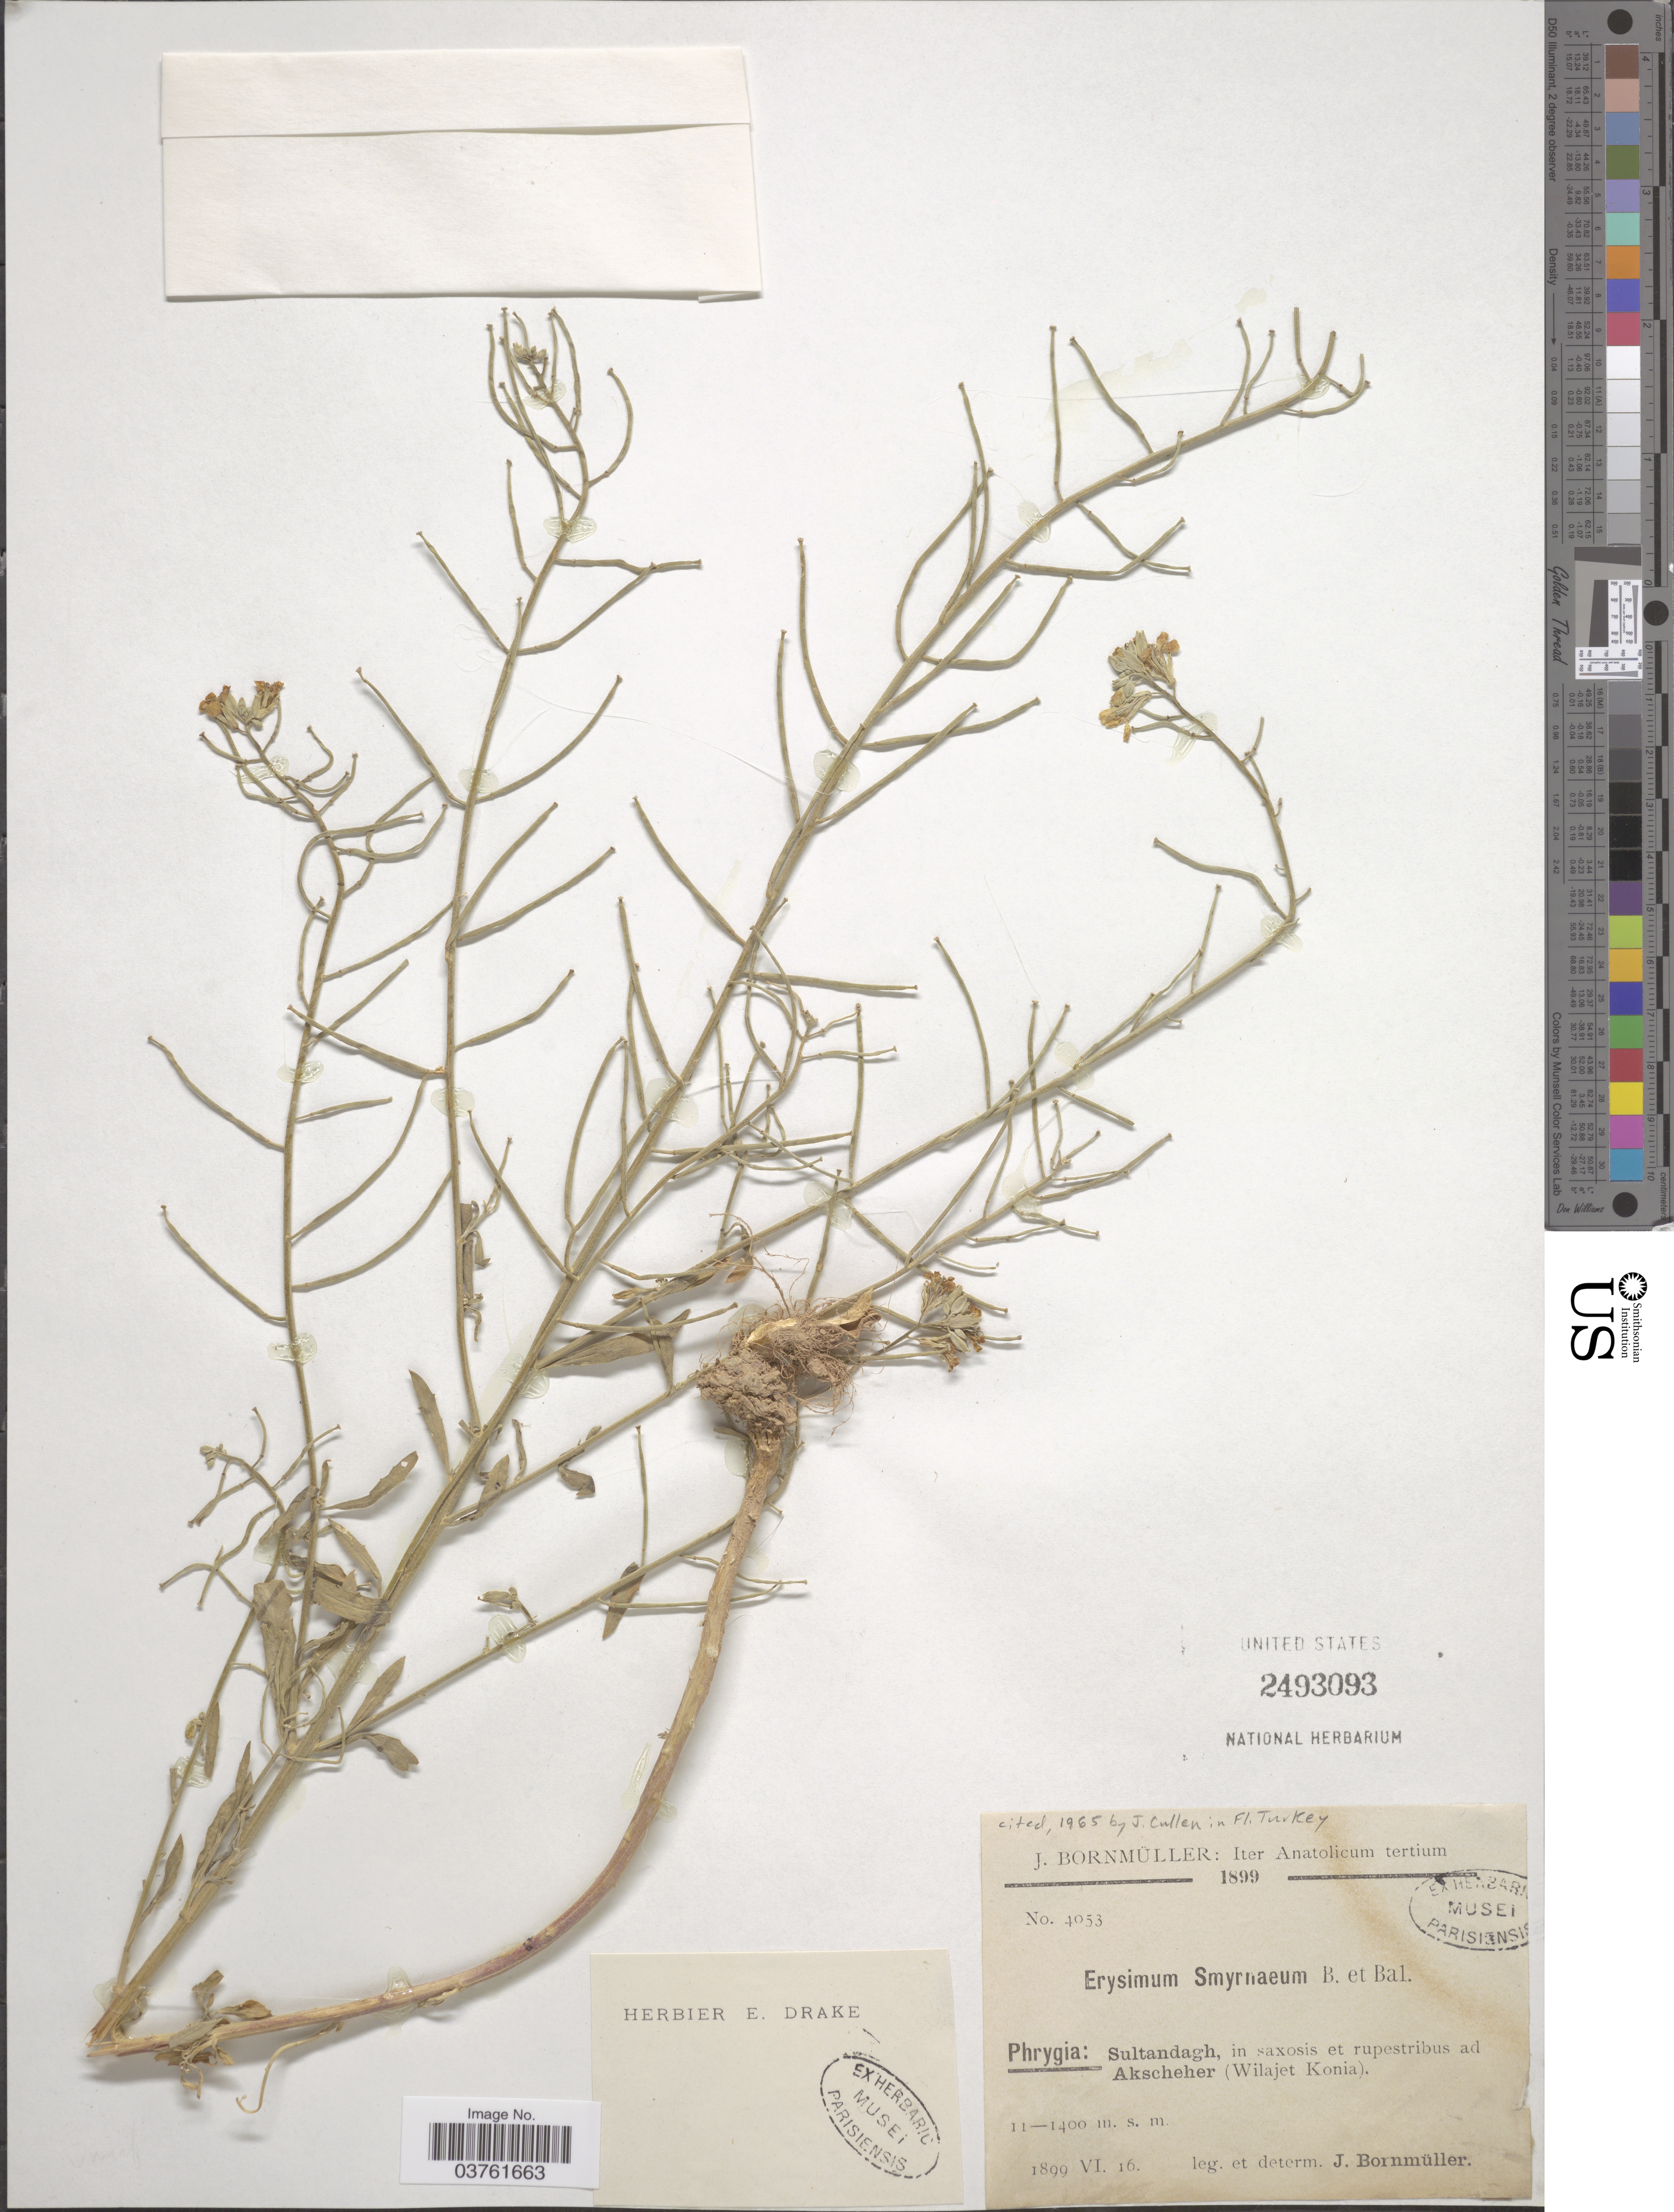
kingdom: Plantae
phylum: Tracheophyta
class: Magnoliopsida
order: Brassicales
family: Brassicaceae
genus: Erysimum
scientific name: Erysimum smyrnaeum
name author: Boiss. & Balansa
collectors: J. Bornmüller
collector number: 4053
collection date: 1899-06-16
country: Turkey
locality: Iter Anatolicum tertium. Phrygia: Sultandagh, in saxosis et rupestribus ad Akscheher ( Wilajet Konia).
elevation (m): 1100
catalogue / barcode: US 2493093